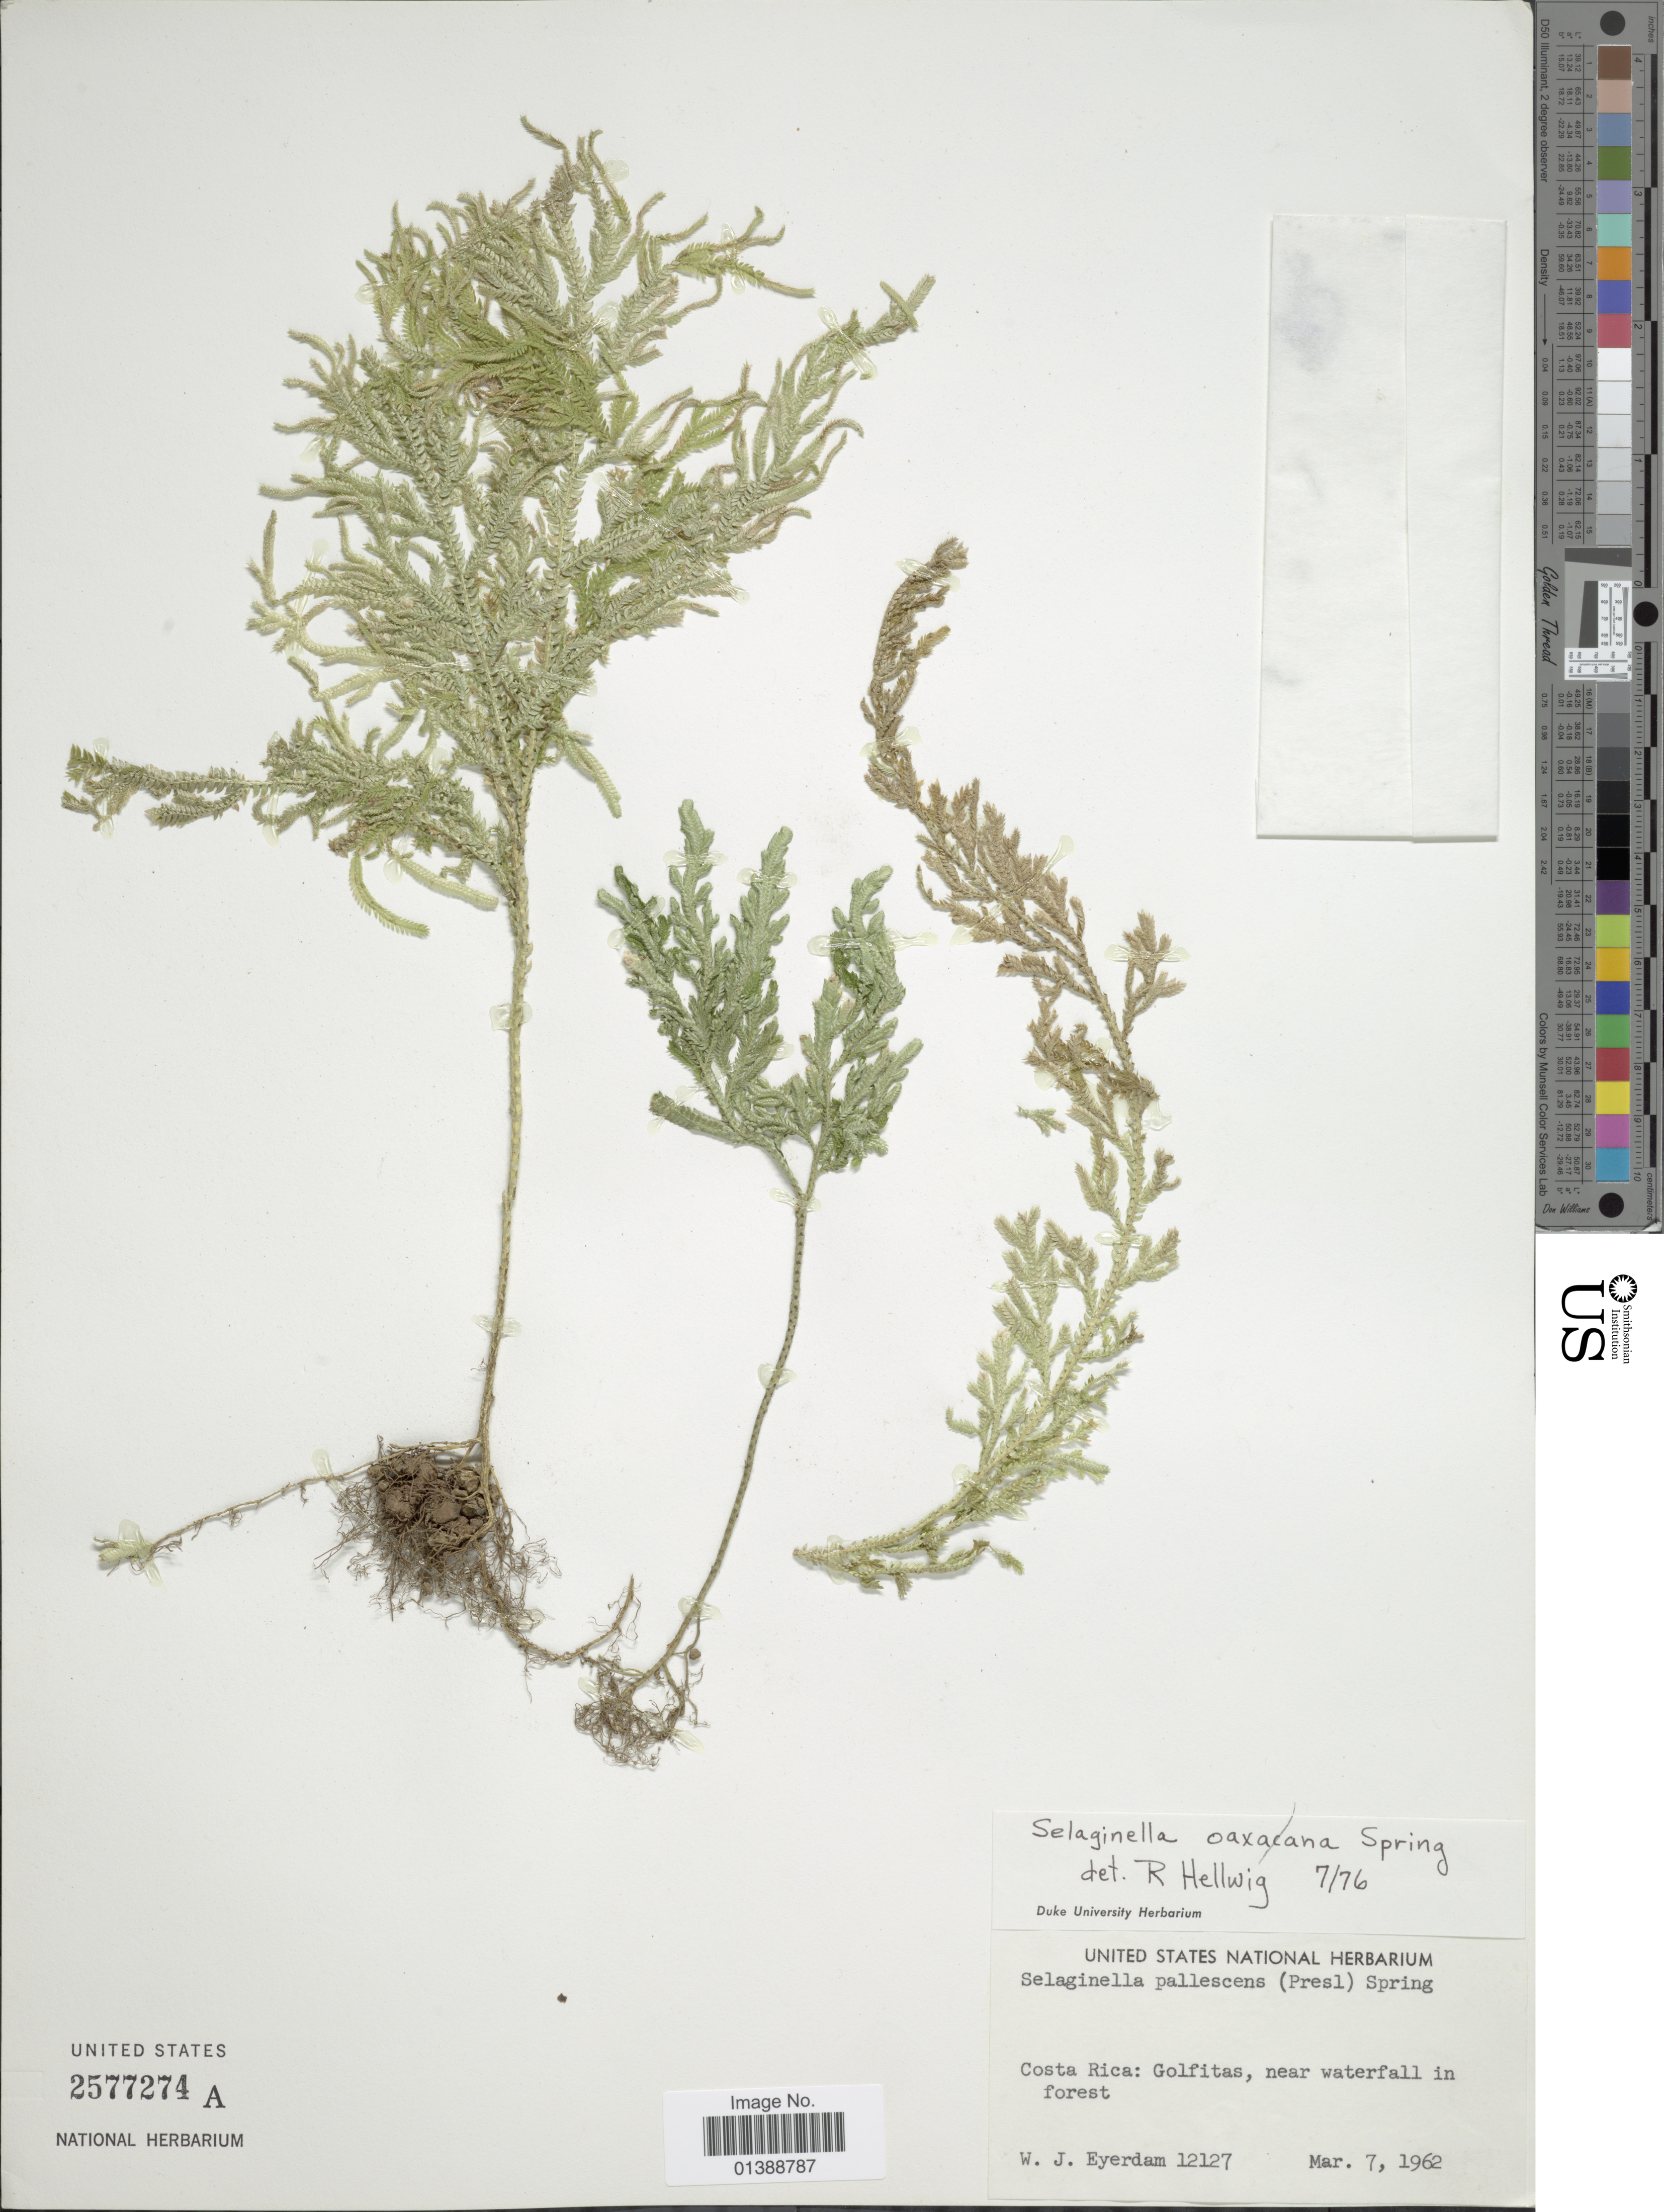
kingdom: Plantae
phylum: Tracheophyta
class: Lycopodiopsida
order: Selaginellales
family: Selaginellaceae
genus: Selaginella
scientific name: Selaginella pallescens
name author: (C. Presl) Spring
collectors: W. J. Eyerdam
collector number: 12127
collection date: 1962-03-07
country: Costa Rica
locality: Golfitas, near waterfall in forest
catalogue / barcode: US 2577274A